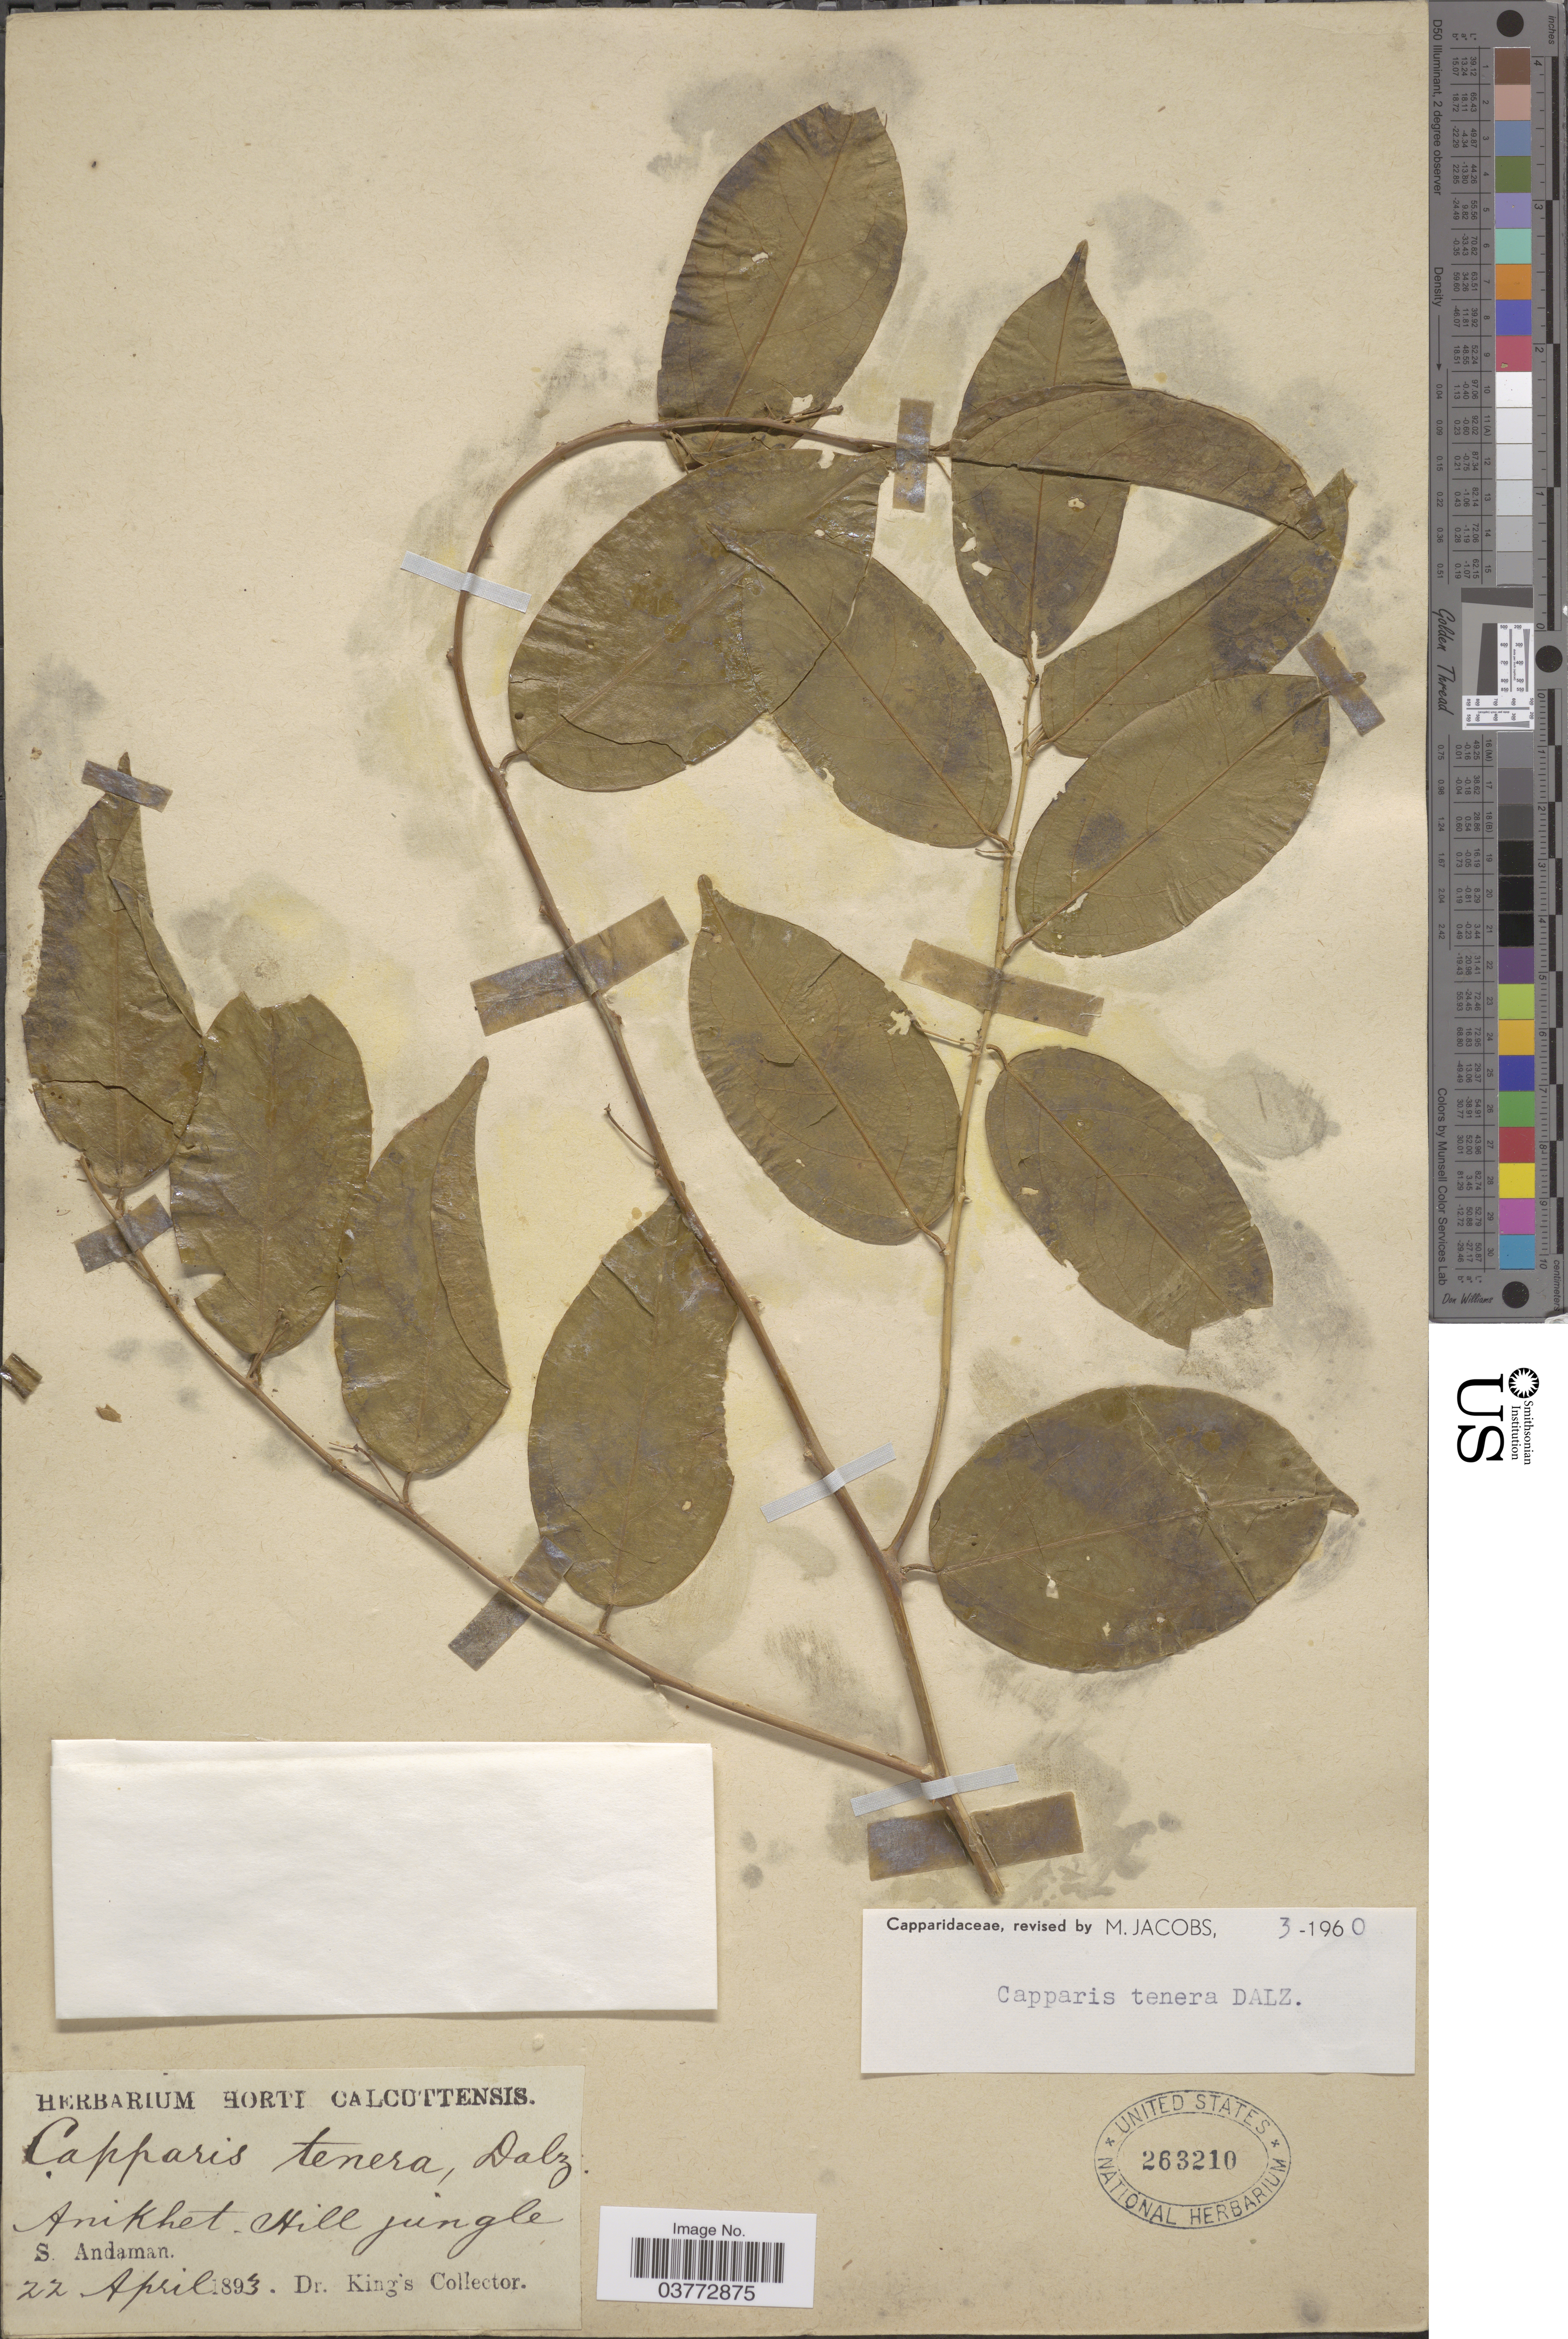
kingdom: Plantae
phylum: Tracheophyta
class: Magnoliopsida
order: Brassicales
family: Capparaceae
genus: Capparis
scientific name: Capparis tenera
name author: Dalzell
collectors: Dr. King's collector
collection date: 1893-04-22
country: India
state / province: Andaman and Nicobar Islands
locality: Anikhet Hill jungle. S. Andaman.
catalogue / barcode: US 263210